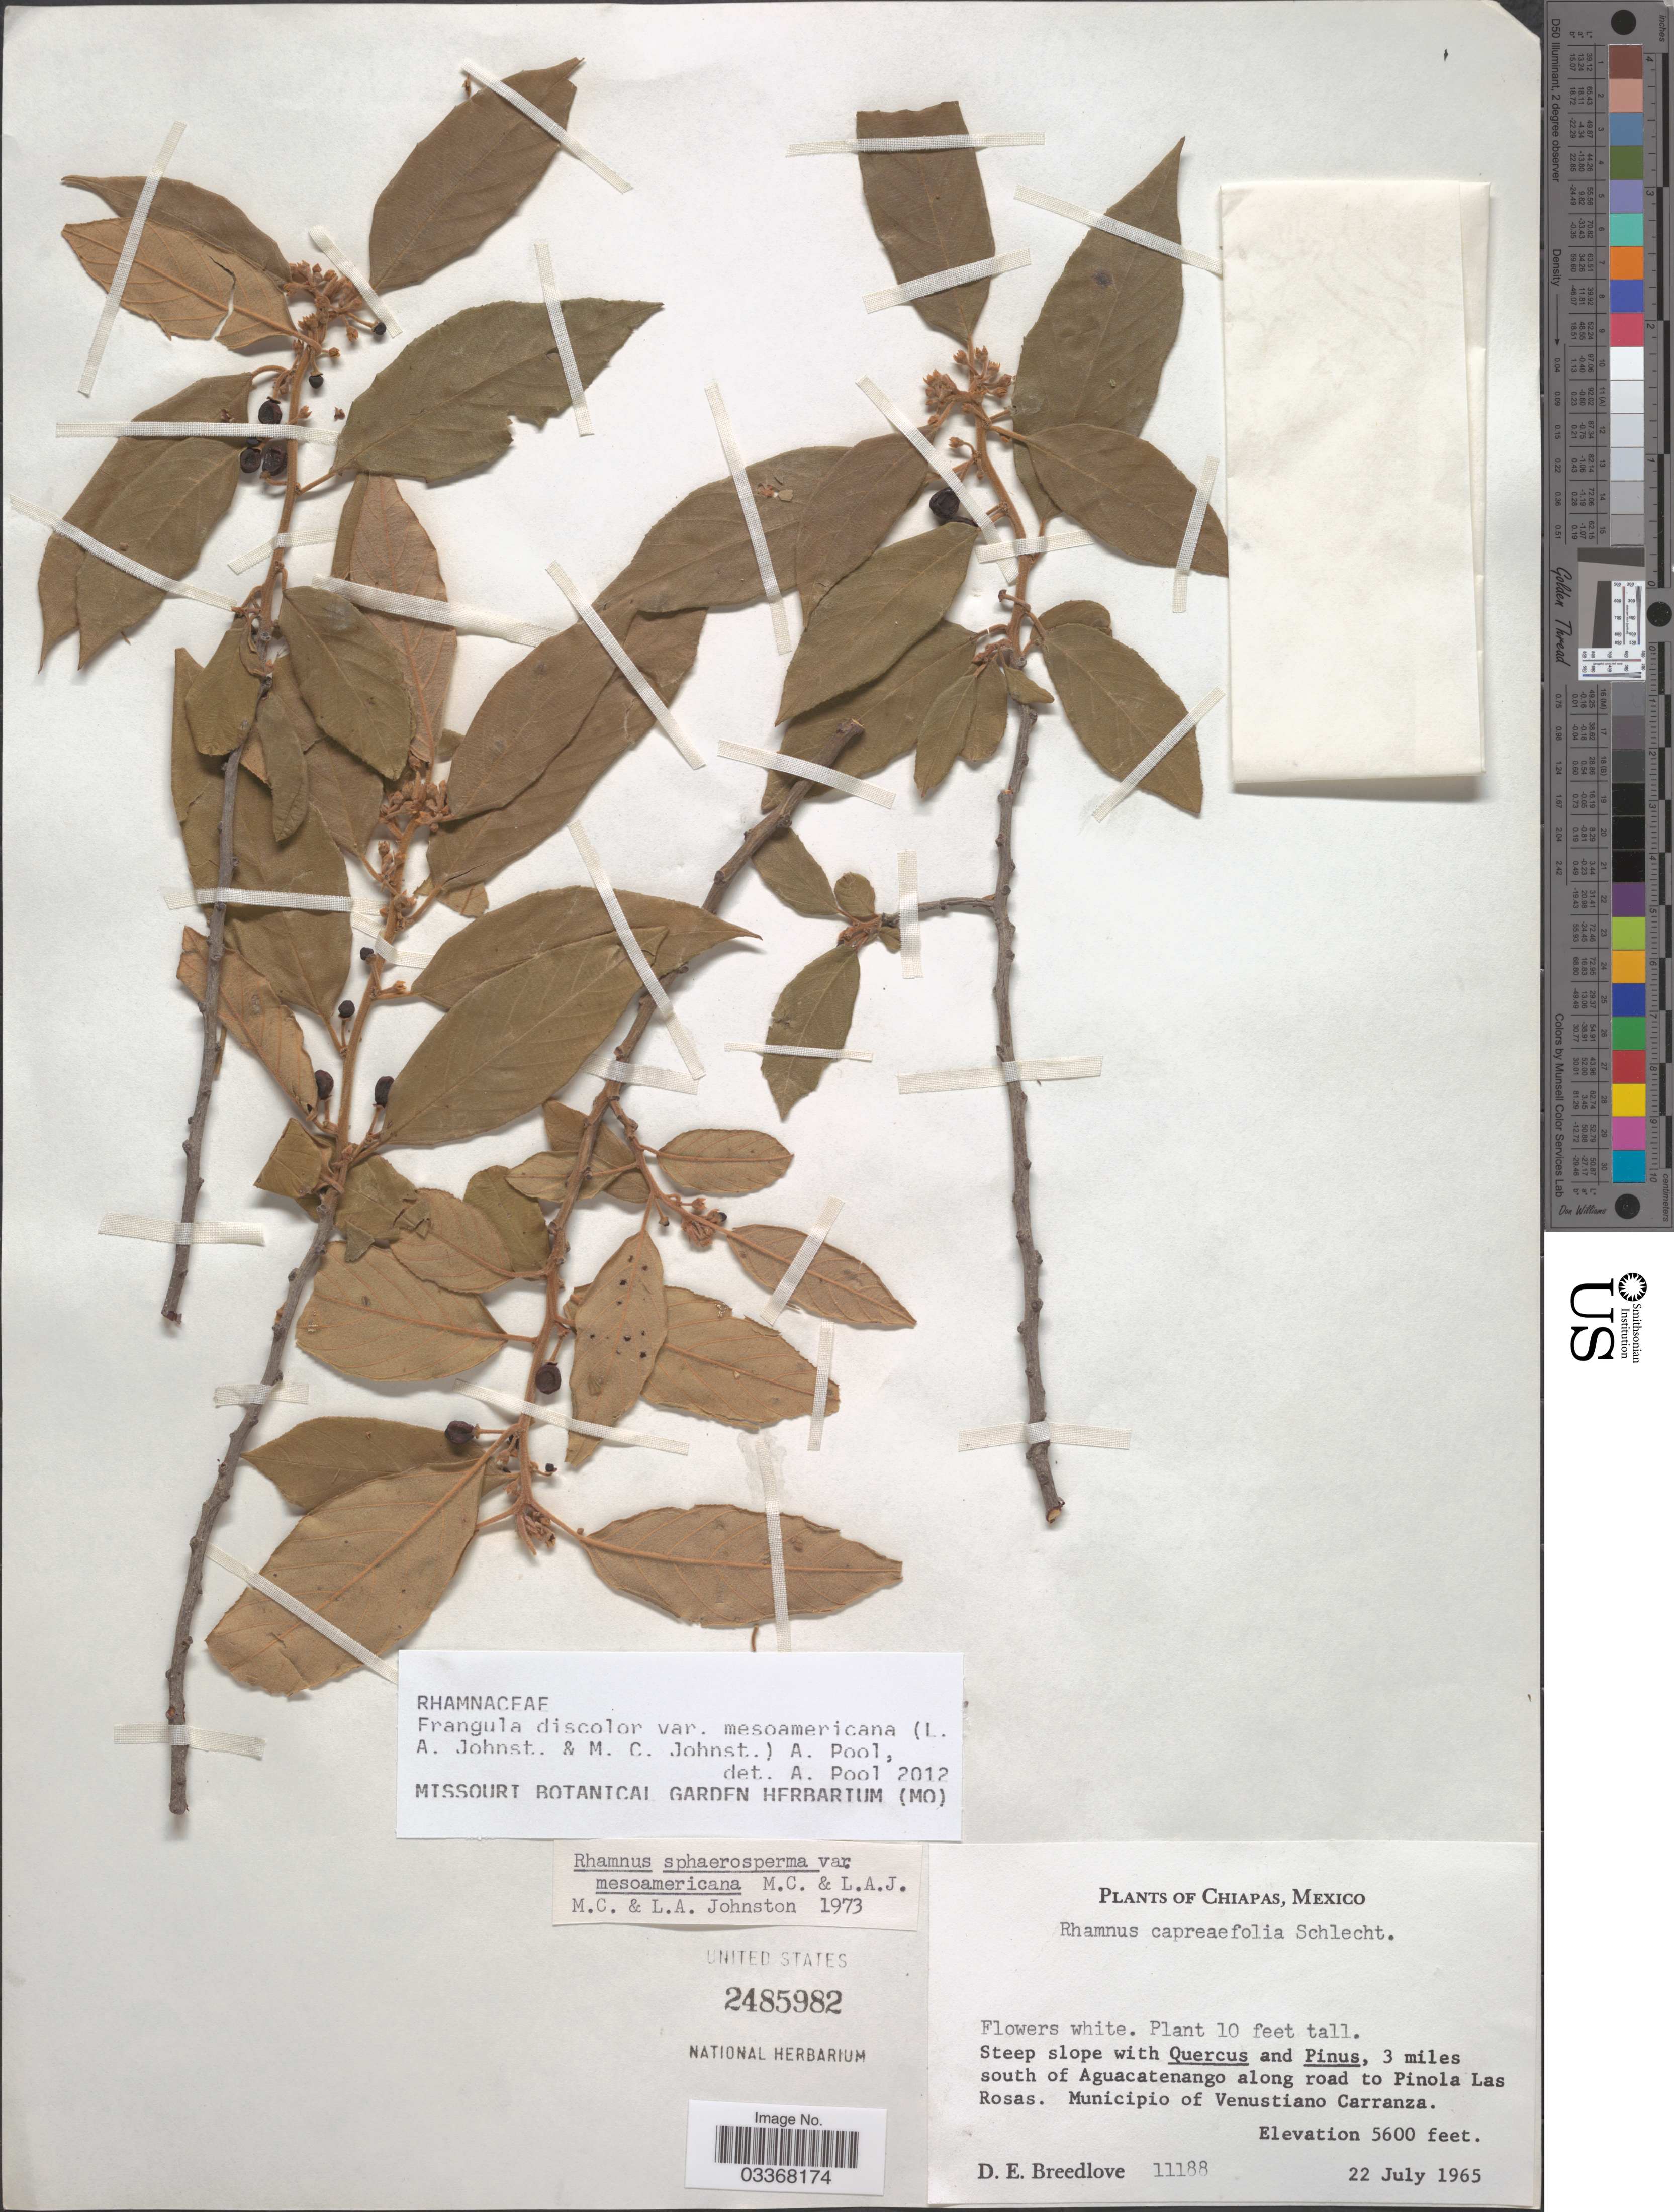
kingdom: Plantae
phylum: Tracheophyta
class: Magnoliopsida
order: Rosales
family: Rhamnaceae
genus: Frangula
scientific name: Frangula discolor var. mesoamericana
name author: (L.A. Johnst. & M.C. Johnst.) A. Pool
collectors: D. E. Breedlove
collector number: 11188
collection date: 1965-07-22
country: Mexico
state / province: Chiapas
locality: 3 miles south of Aguacatenango along road to Pinola Las Rosas. Municipio of Venustiano Carranza.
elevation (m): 1707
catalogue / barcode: US 2485982